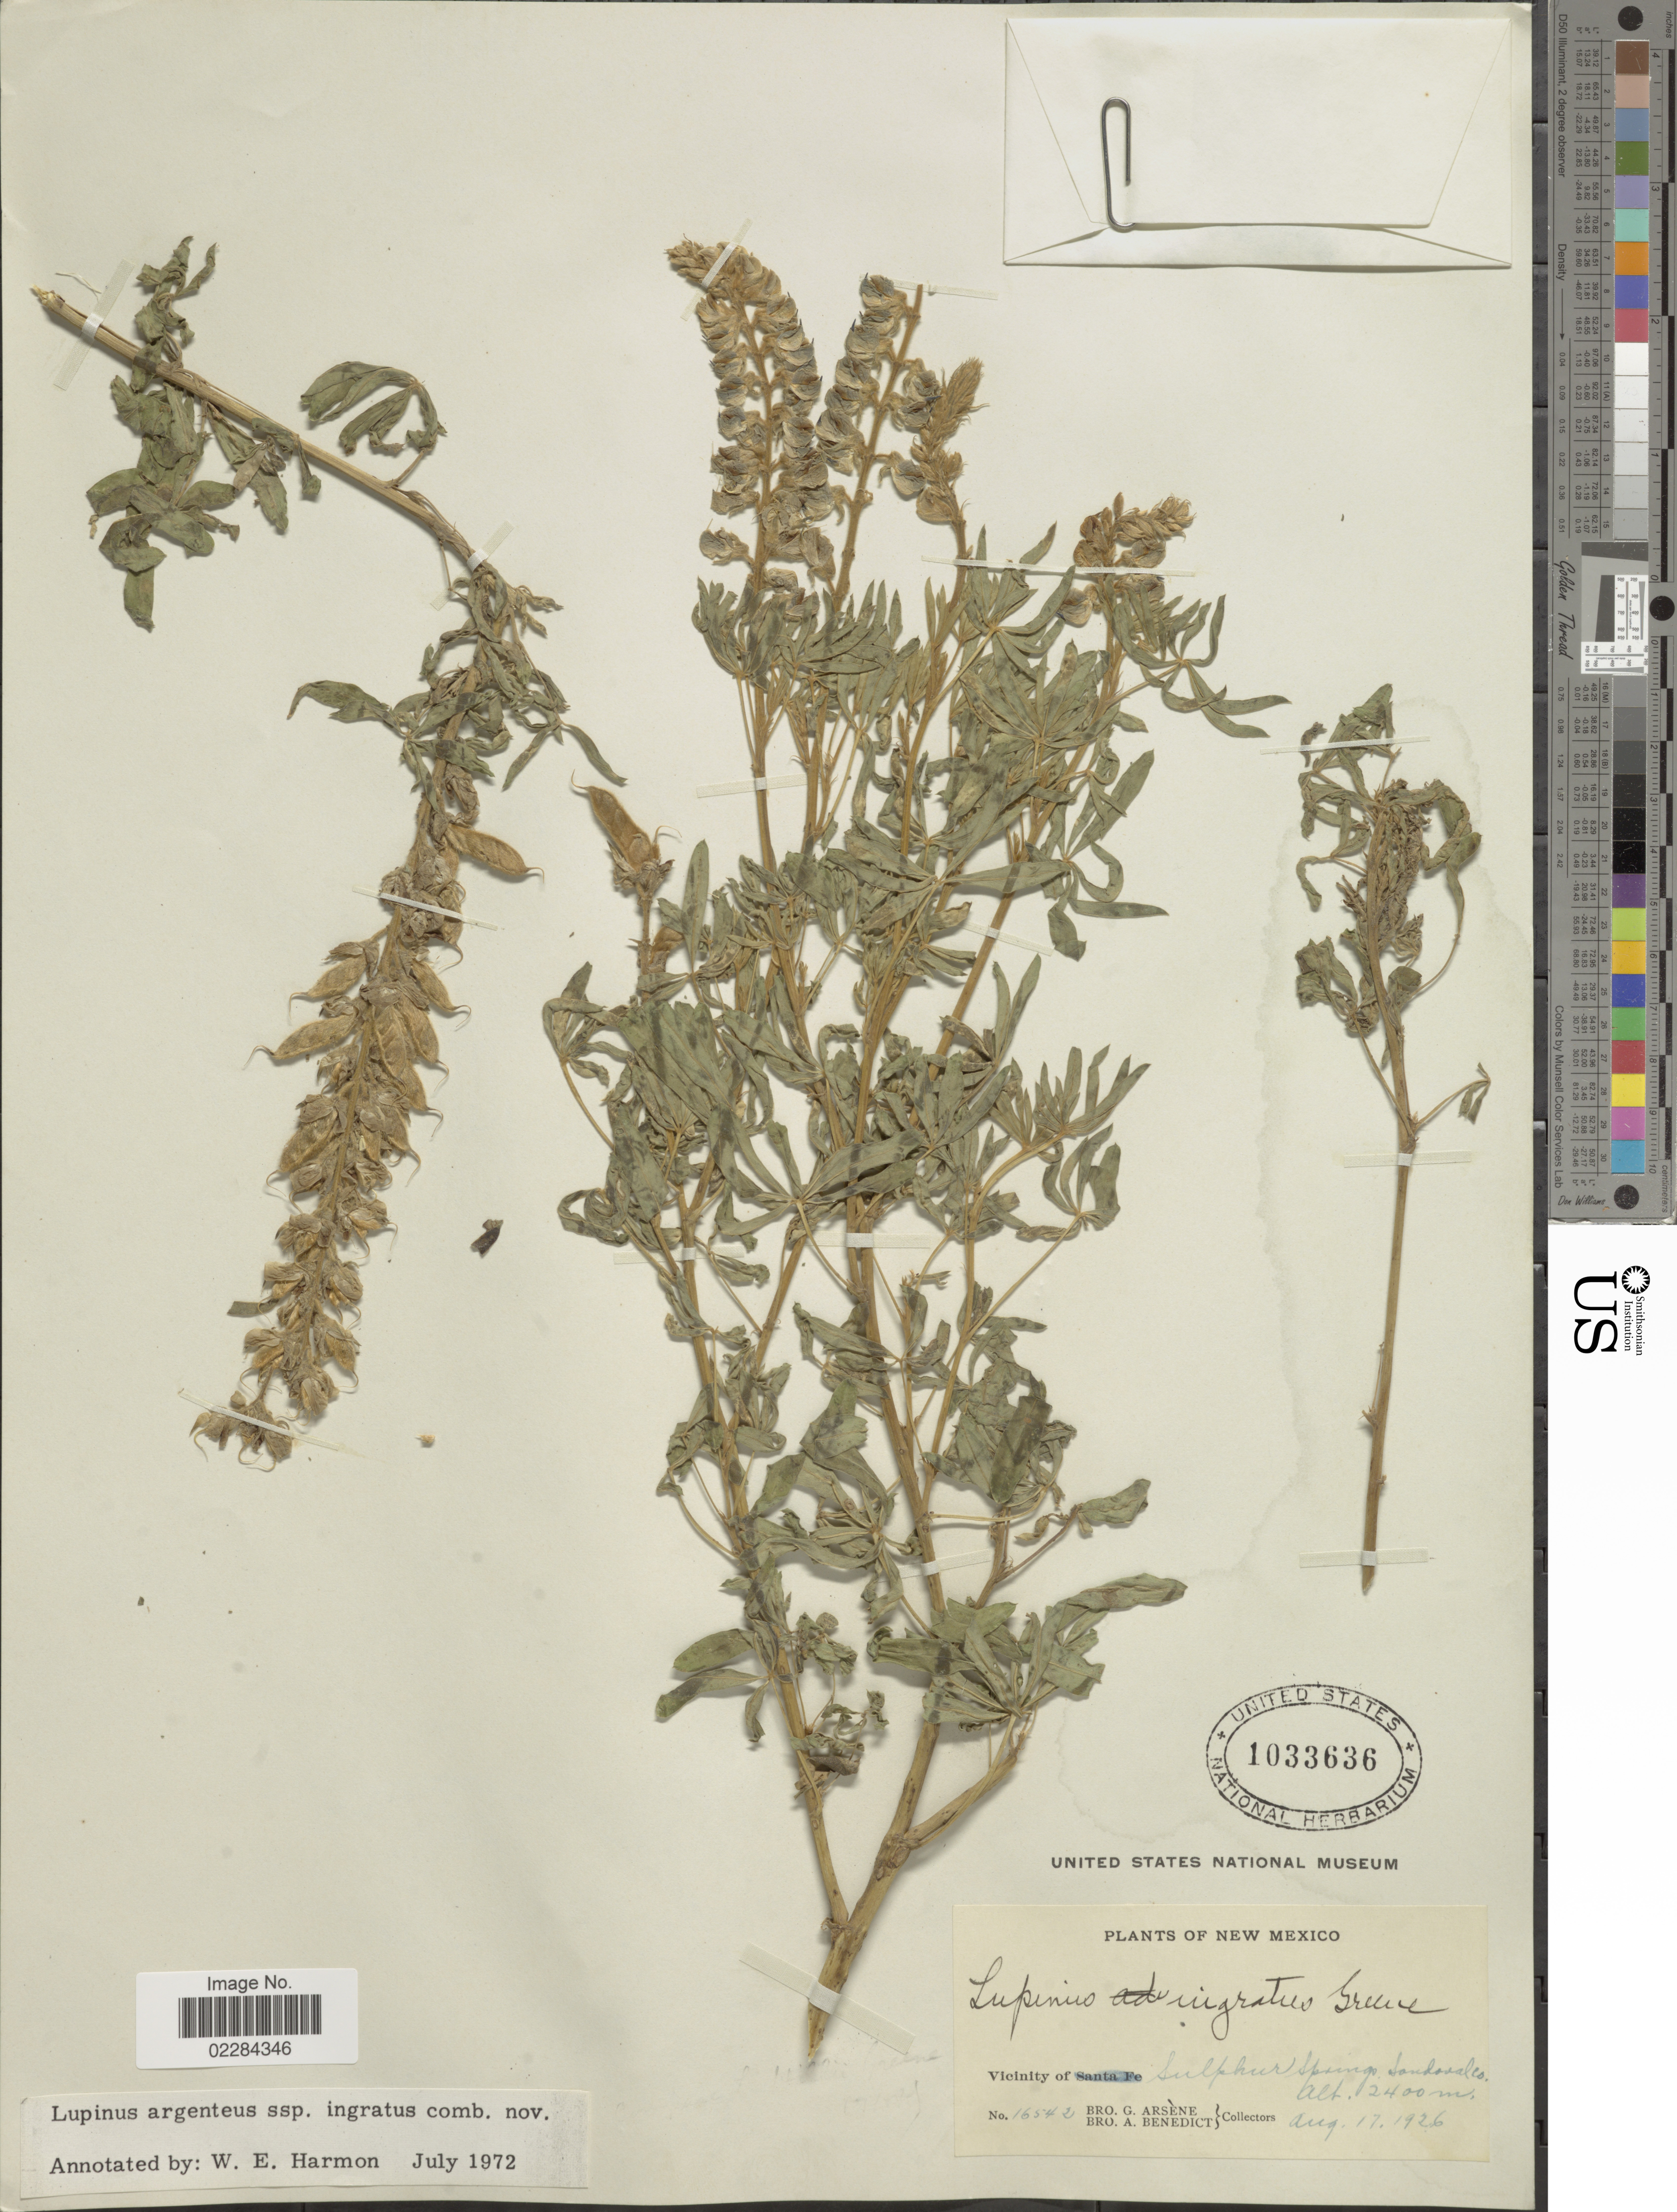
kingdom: Plantae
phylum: Tracheophyta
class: Magnoliopsida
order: Fabales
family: Fabaceae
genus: Lupinus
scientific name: Lupinus argenteus var. fulvomaculatus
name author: (Payson) Barneby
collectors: Bro. G. Arsène & Bro. A. Benedict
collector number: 16542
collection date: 1926-08-17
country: United States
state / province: New Mexico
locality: Vicinity of Sulphur Springs. Sandoval Co.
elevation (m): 2400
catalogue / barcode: US 1033636